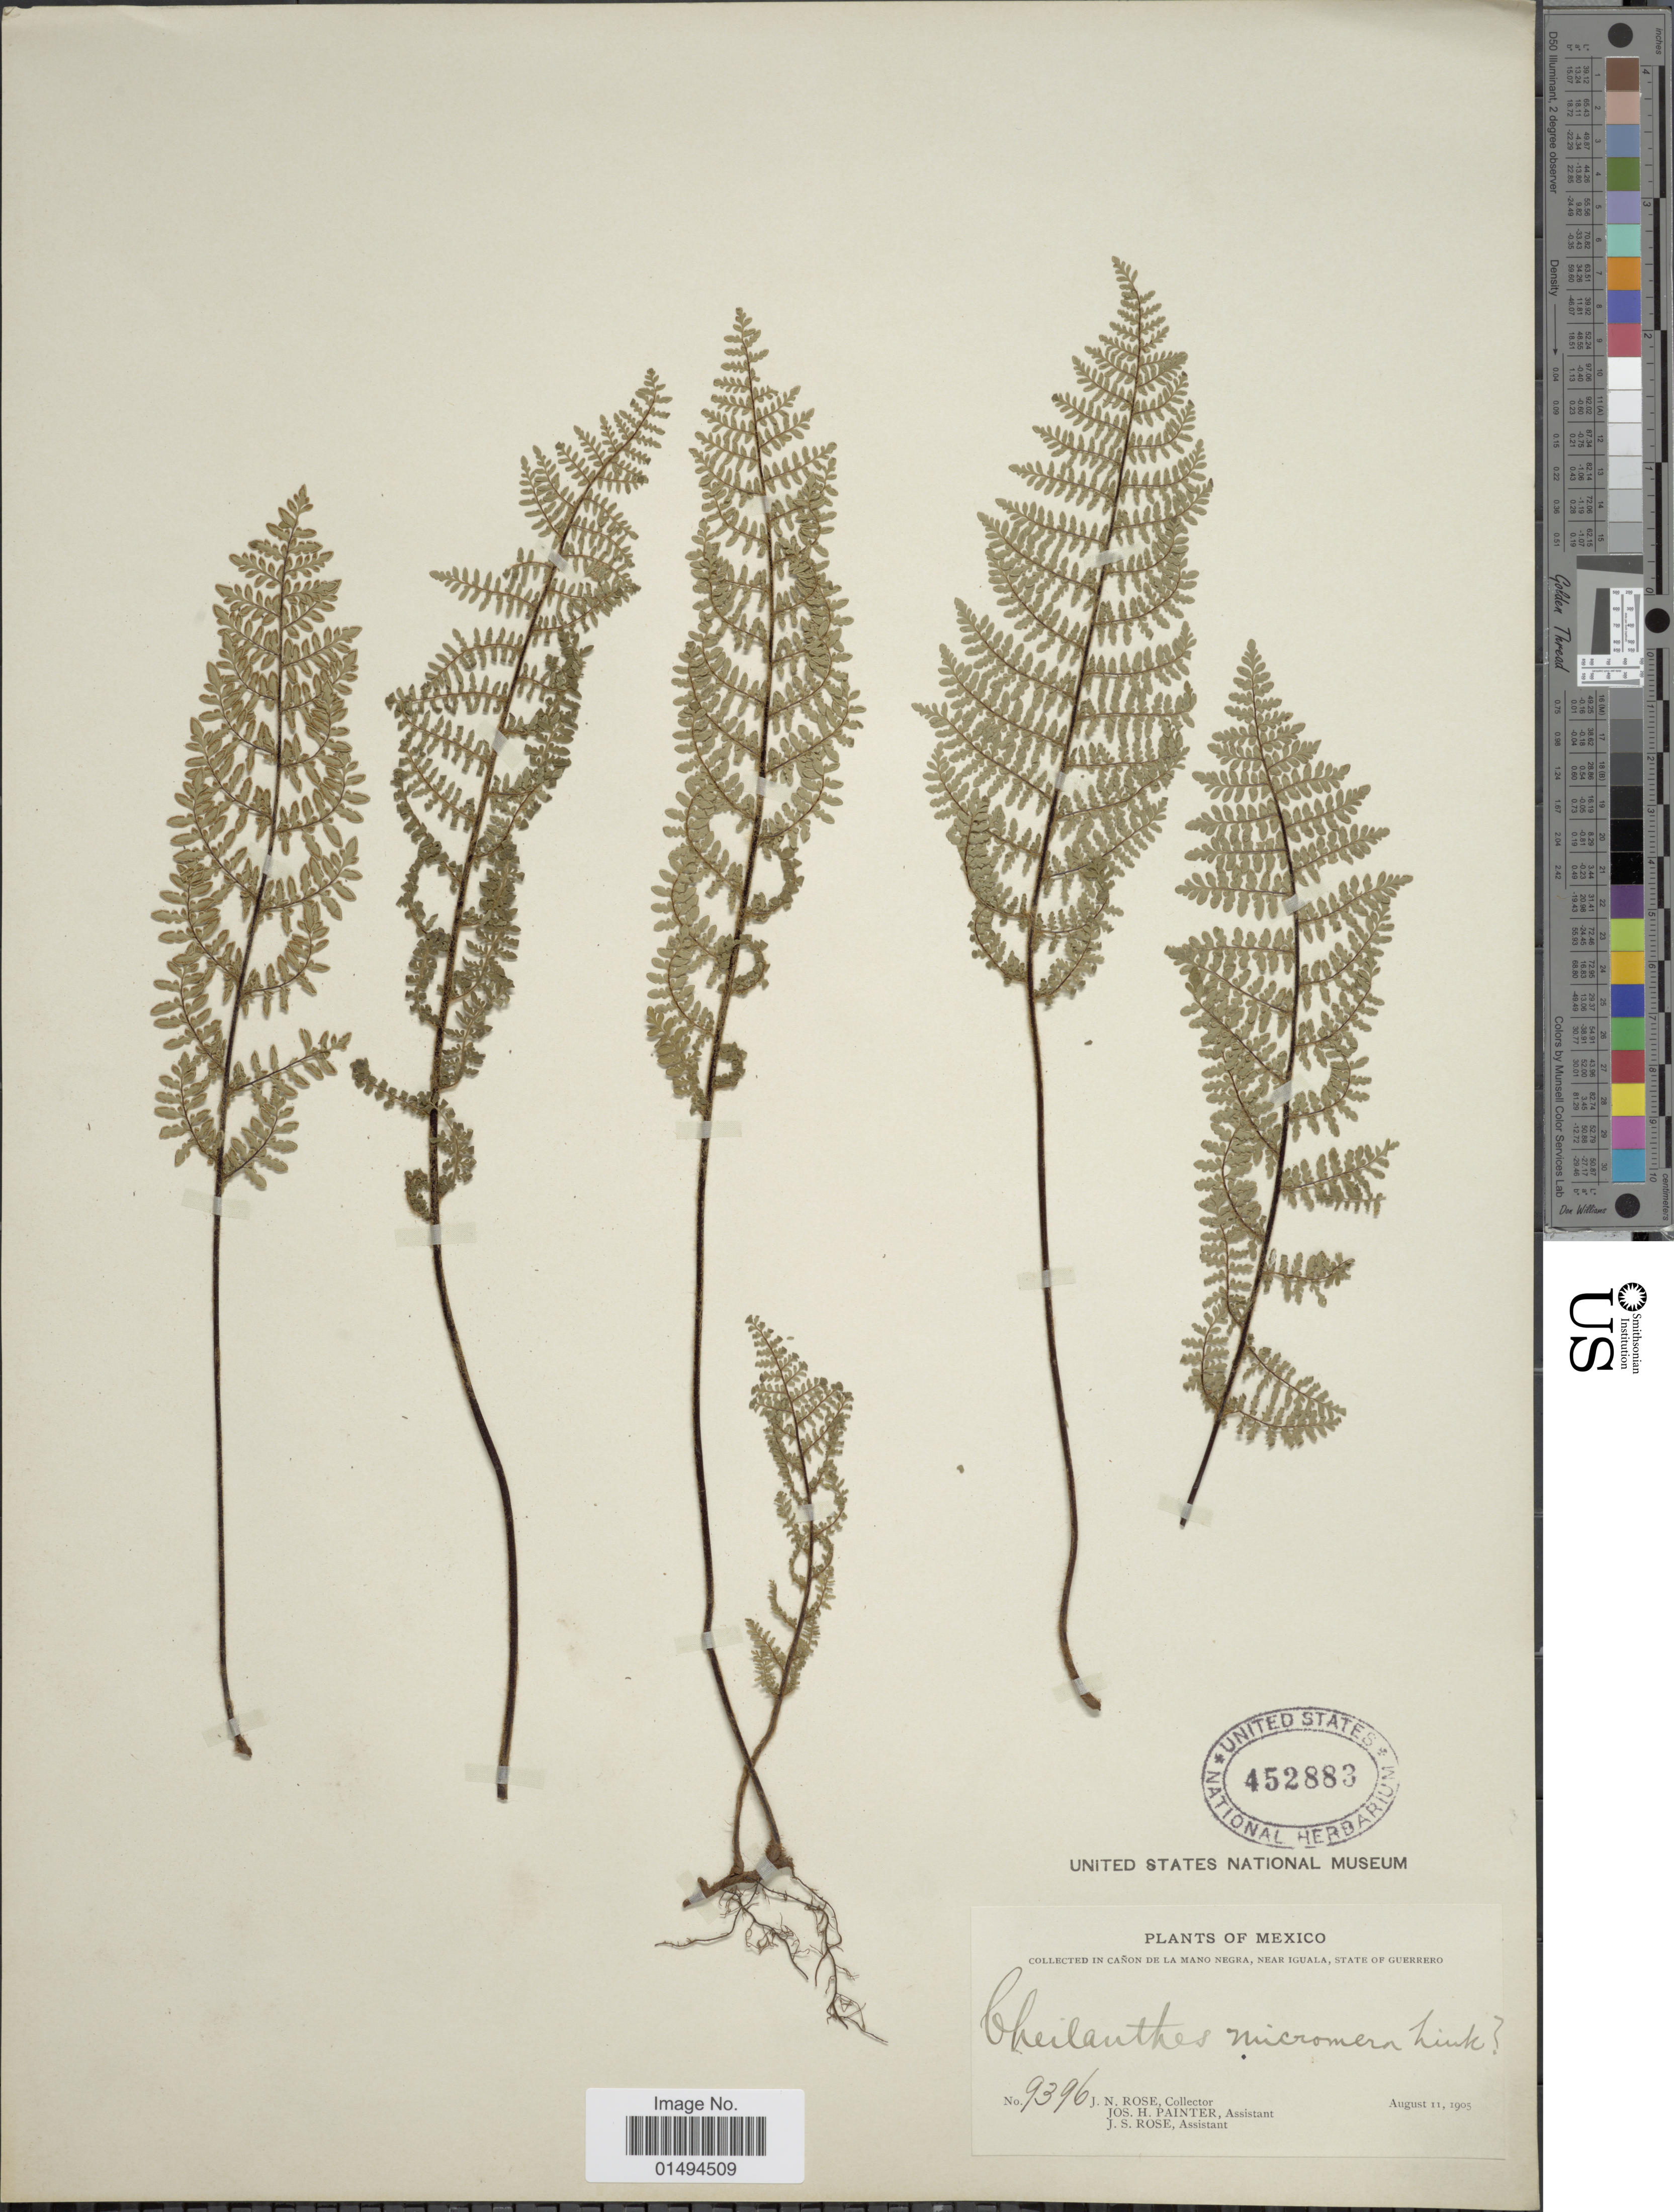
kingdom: Plantae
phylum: Tracheophyta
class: Polypodiopsida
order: Polypodiales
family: Pteridaceae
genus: Myriopteris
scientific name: Myriopteris cucullans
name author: (Fée) Grusz & Windham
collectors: J. N. Rose, J. H. Painter & J. S. Rose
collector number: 9396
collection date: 1905-08-11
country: Mexico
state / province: Guerrero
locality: In Canon De La Mano Negra, Near Iguala, State of Guerrero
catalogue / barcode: US 452883